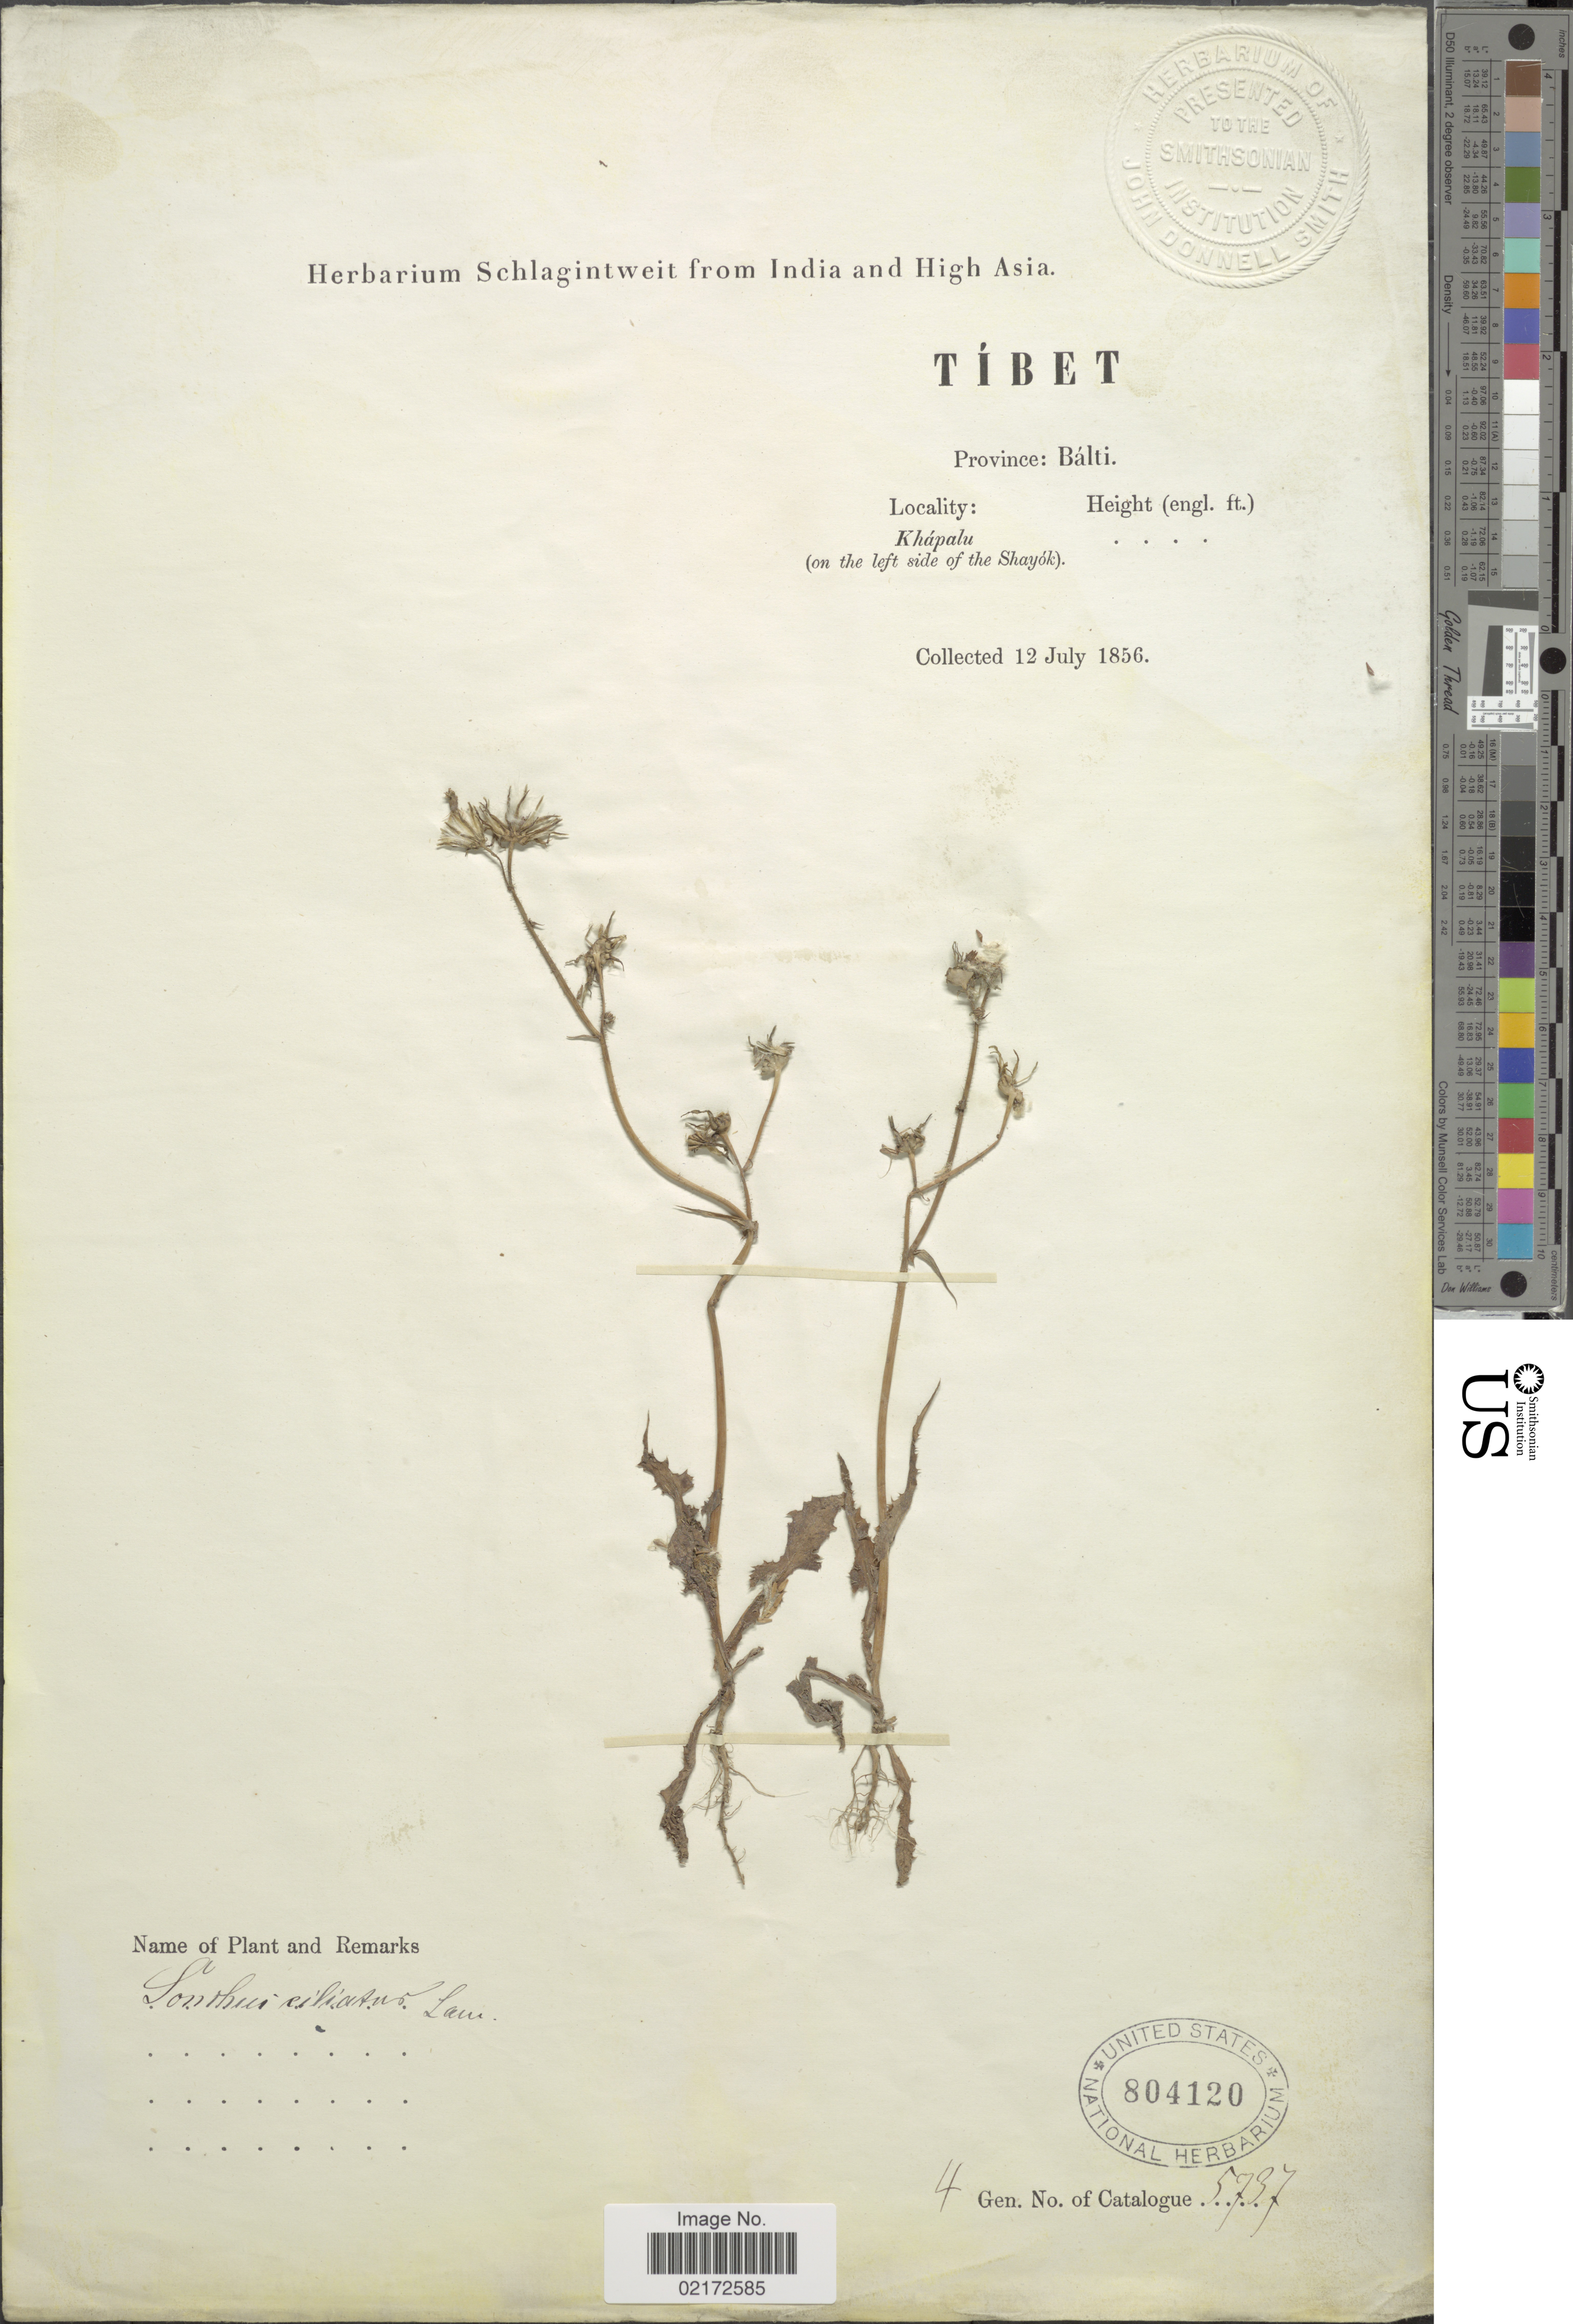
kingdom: Plantae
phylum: Tracheophyta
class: Magnoliopsida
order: Asterales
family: Asteraceae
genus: Sonchus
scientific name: Sonchus oleraceus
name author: L.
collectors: ex herb. Schlagintweit from India and High Asia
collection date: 1856-07-12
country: China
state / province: Xizang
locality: Tíbet. Province: Bálti. Khápalu (on the left side of the Shayók)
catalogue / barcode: US 804120